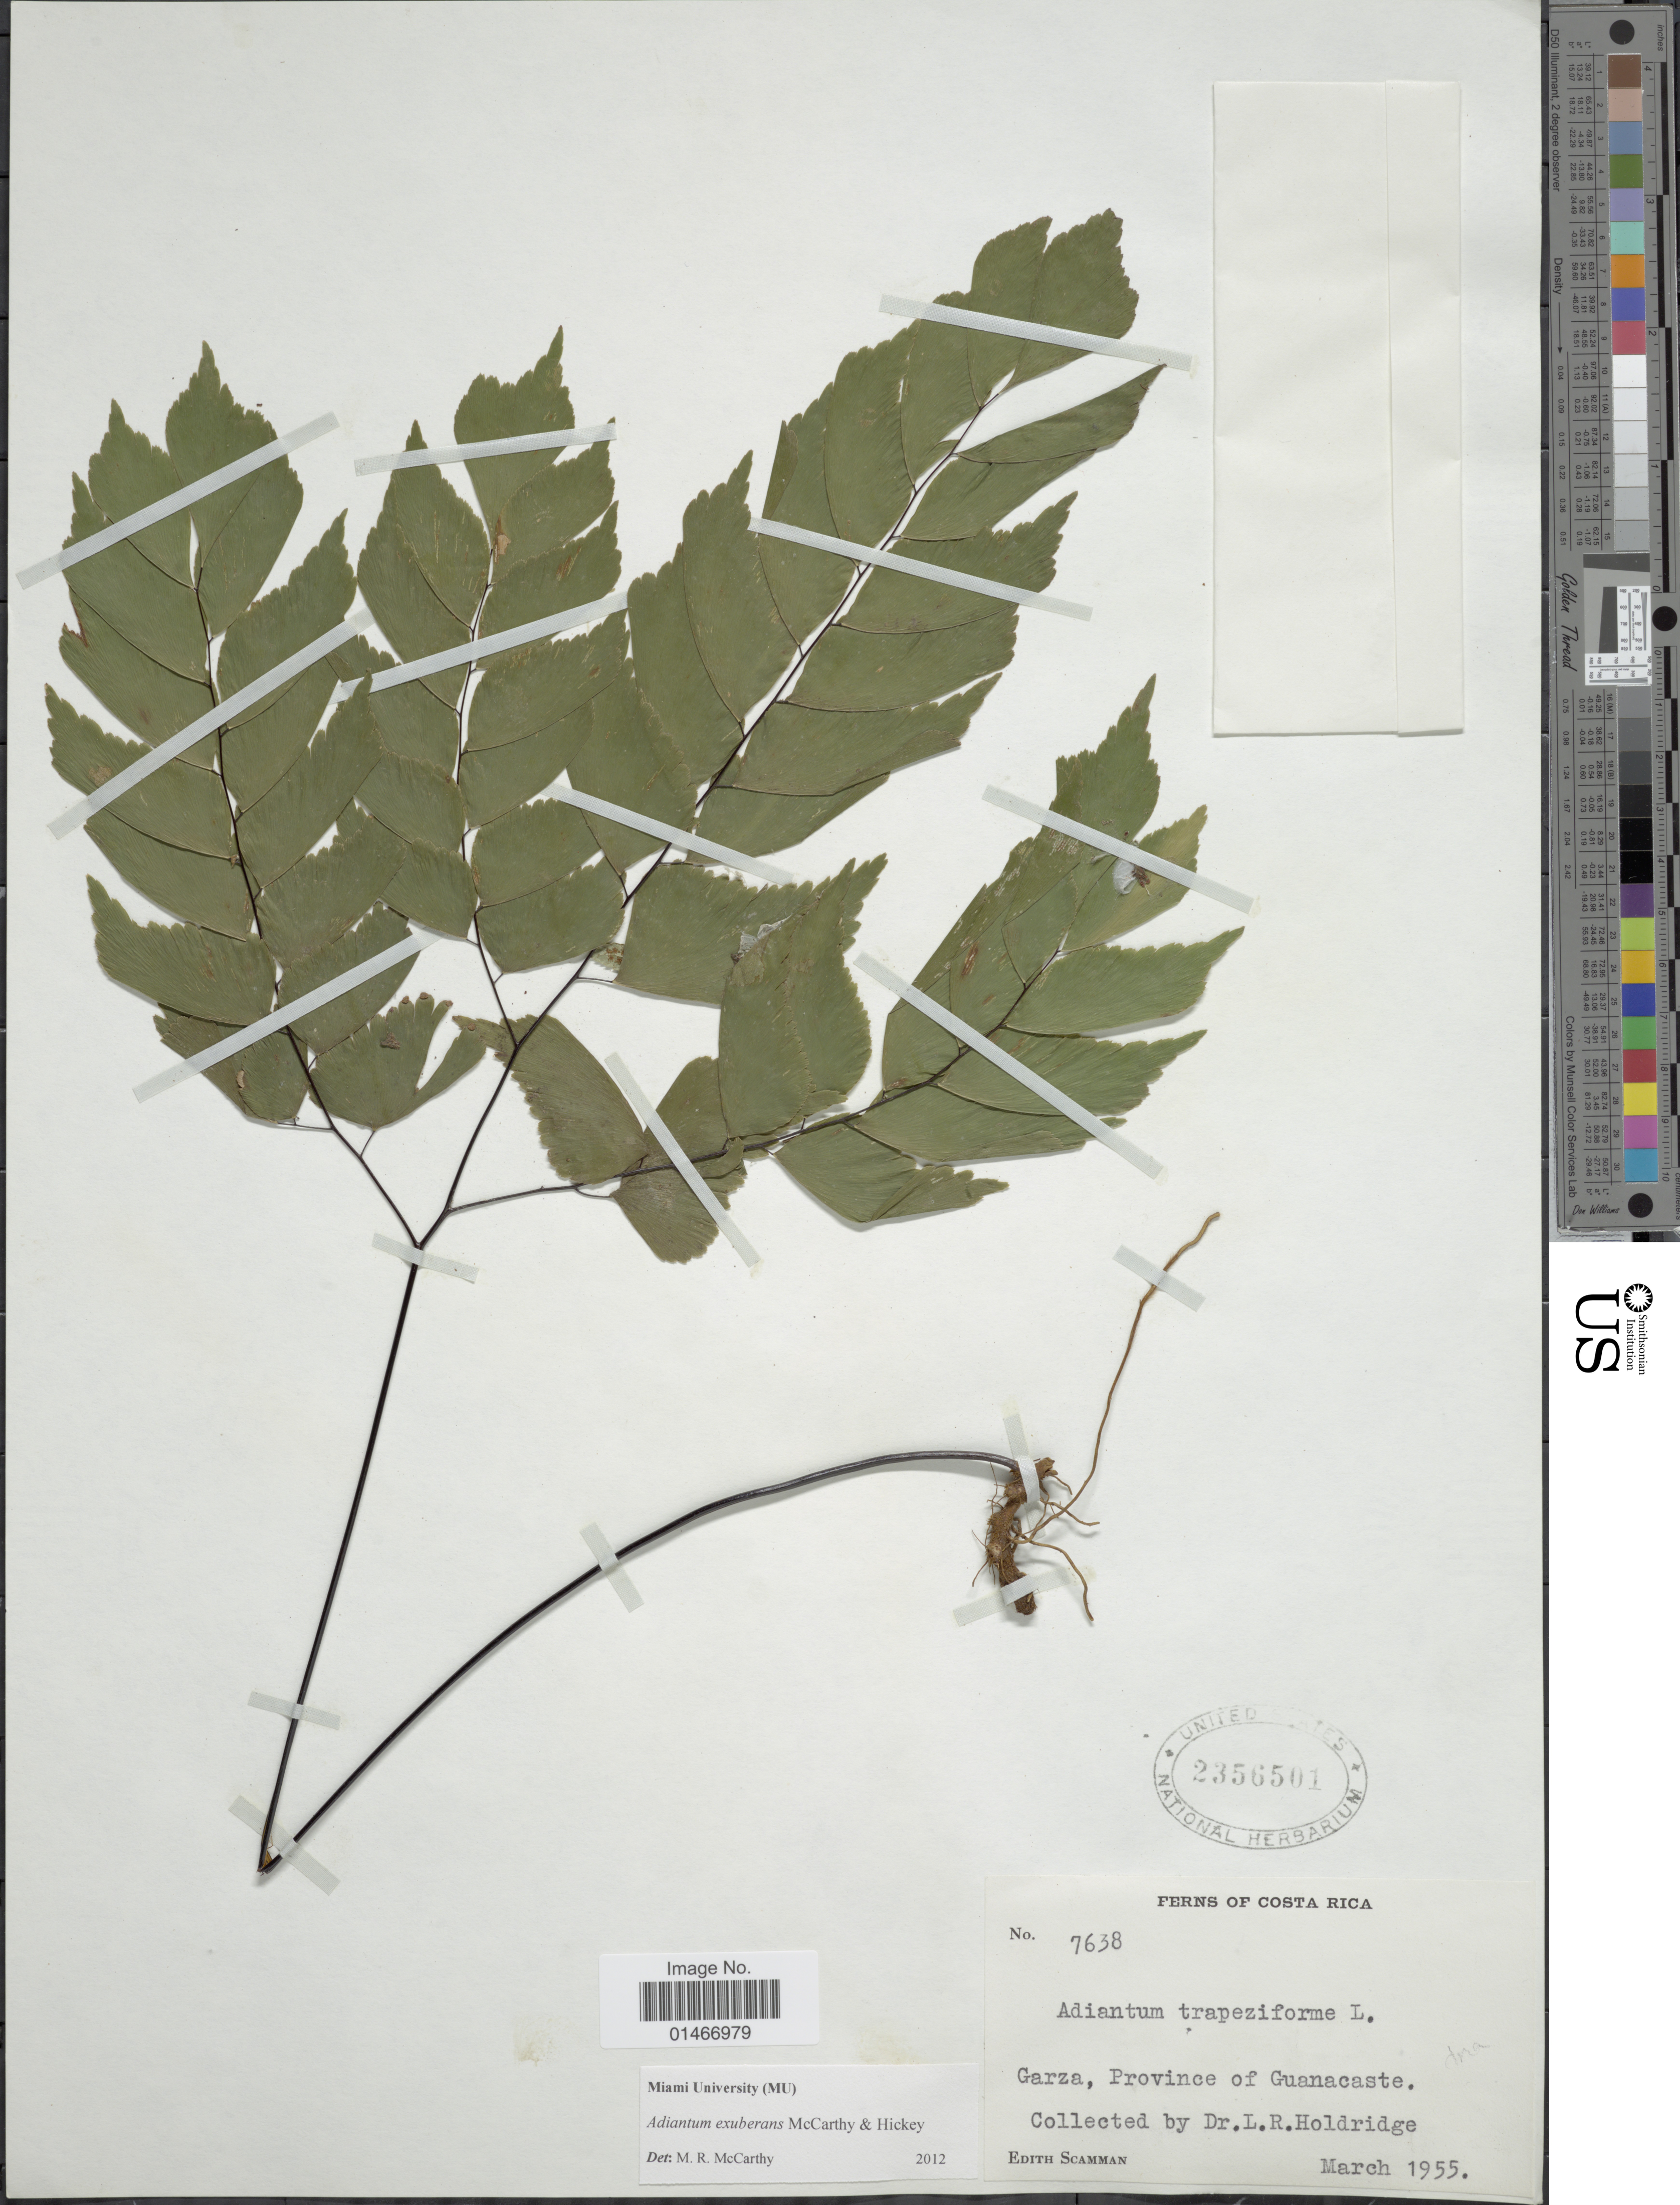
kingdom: Plantae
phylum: Tracheophyta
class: Polypodiopsida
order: Polypodiales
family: Pteridaceae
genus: Adiantum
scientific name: Adiantum exuberans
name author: M.R. McCarthy & Hickey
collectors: L. Holdridge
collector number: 7638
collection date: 1955-03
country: Costa Rica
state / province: Guanacaste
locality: Garza, Province of Guanacaste.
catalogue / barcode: US 2356501